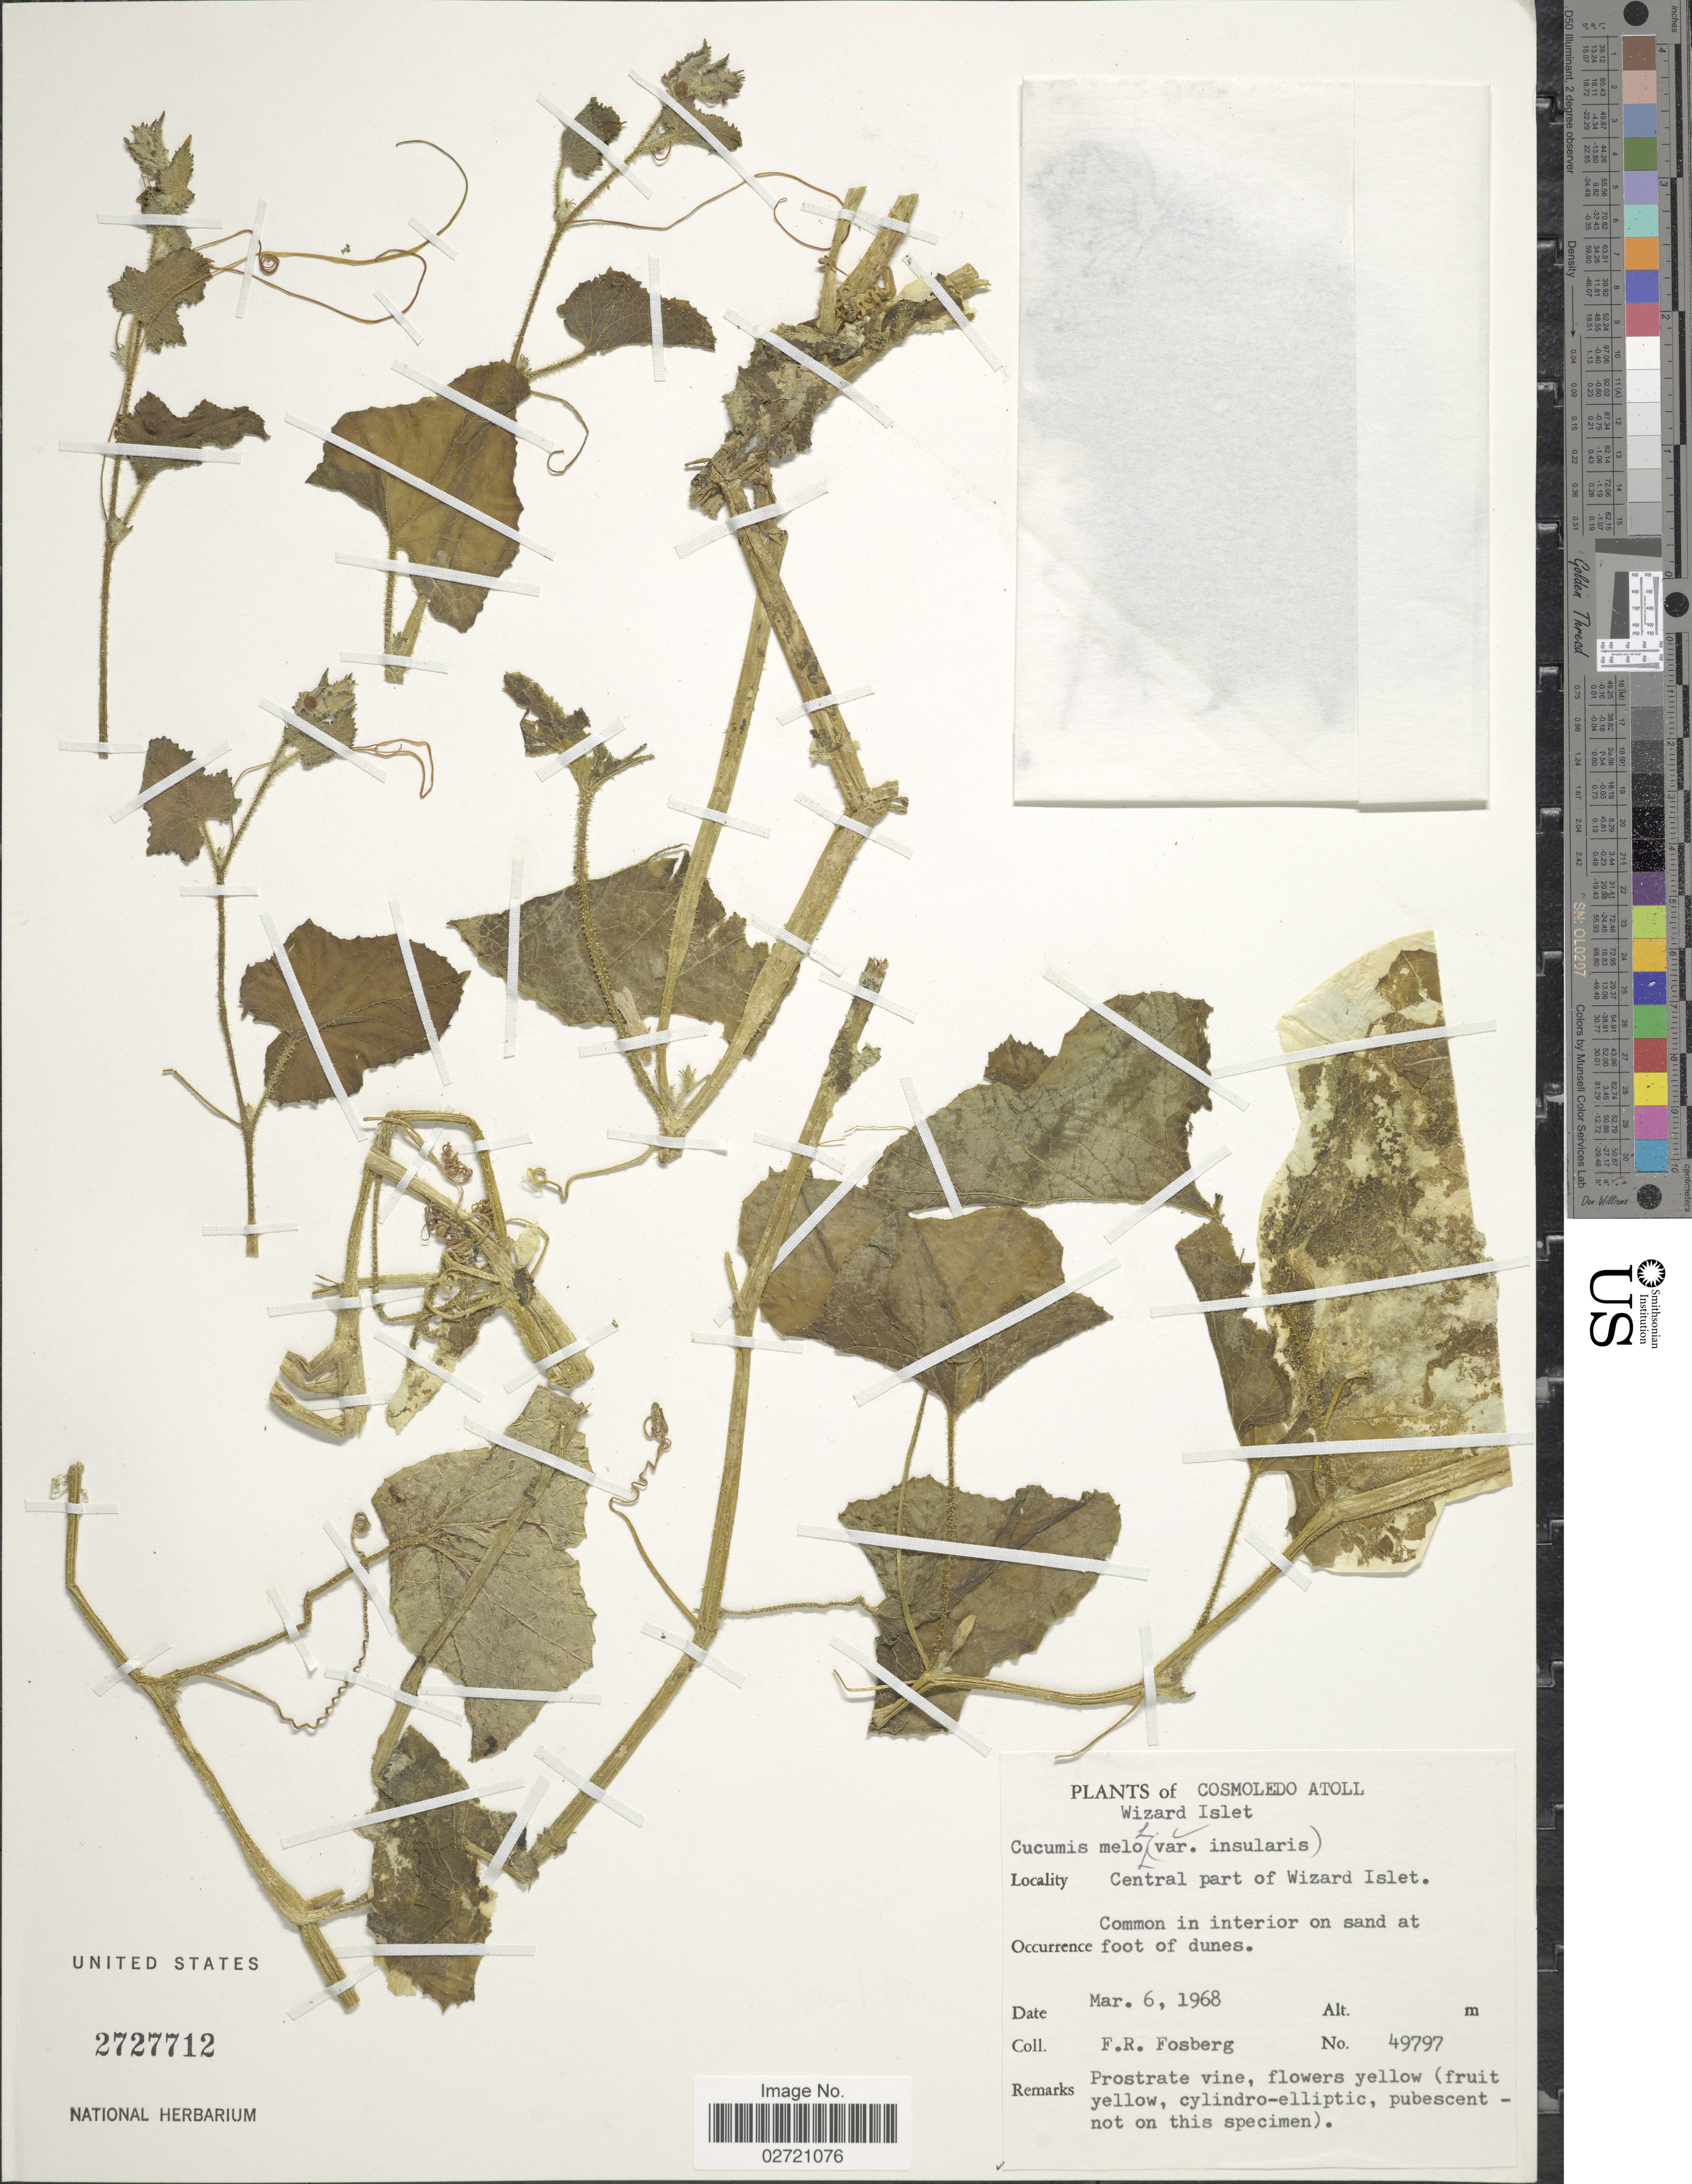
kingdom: Plantae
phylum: Tracheophyta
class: Magnoliopsida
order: Cucurbitales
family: Cucurbitaceae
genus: Cucumis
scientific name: Cucumis melo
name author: L.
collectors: F. R. Fosberg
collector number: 49797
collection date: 1968-03-06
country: Seychelles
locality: Cosmoledo Atoll. Wizard Islet. Central part of Wizard Islet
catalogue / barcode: US 2727712